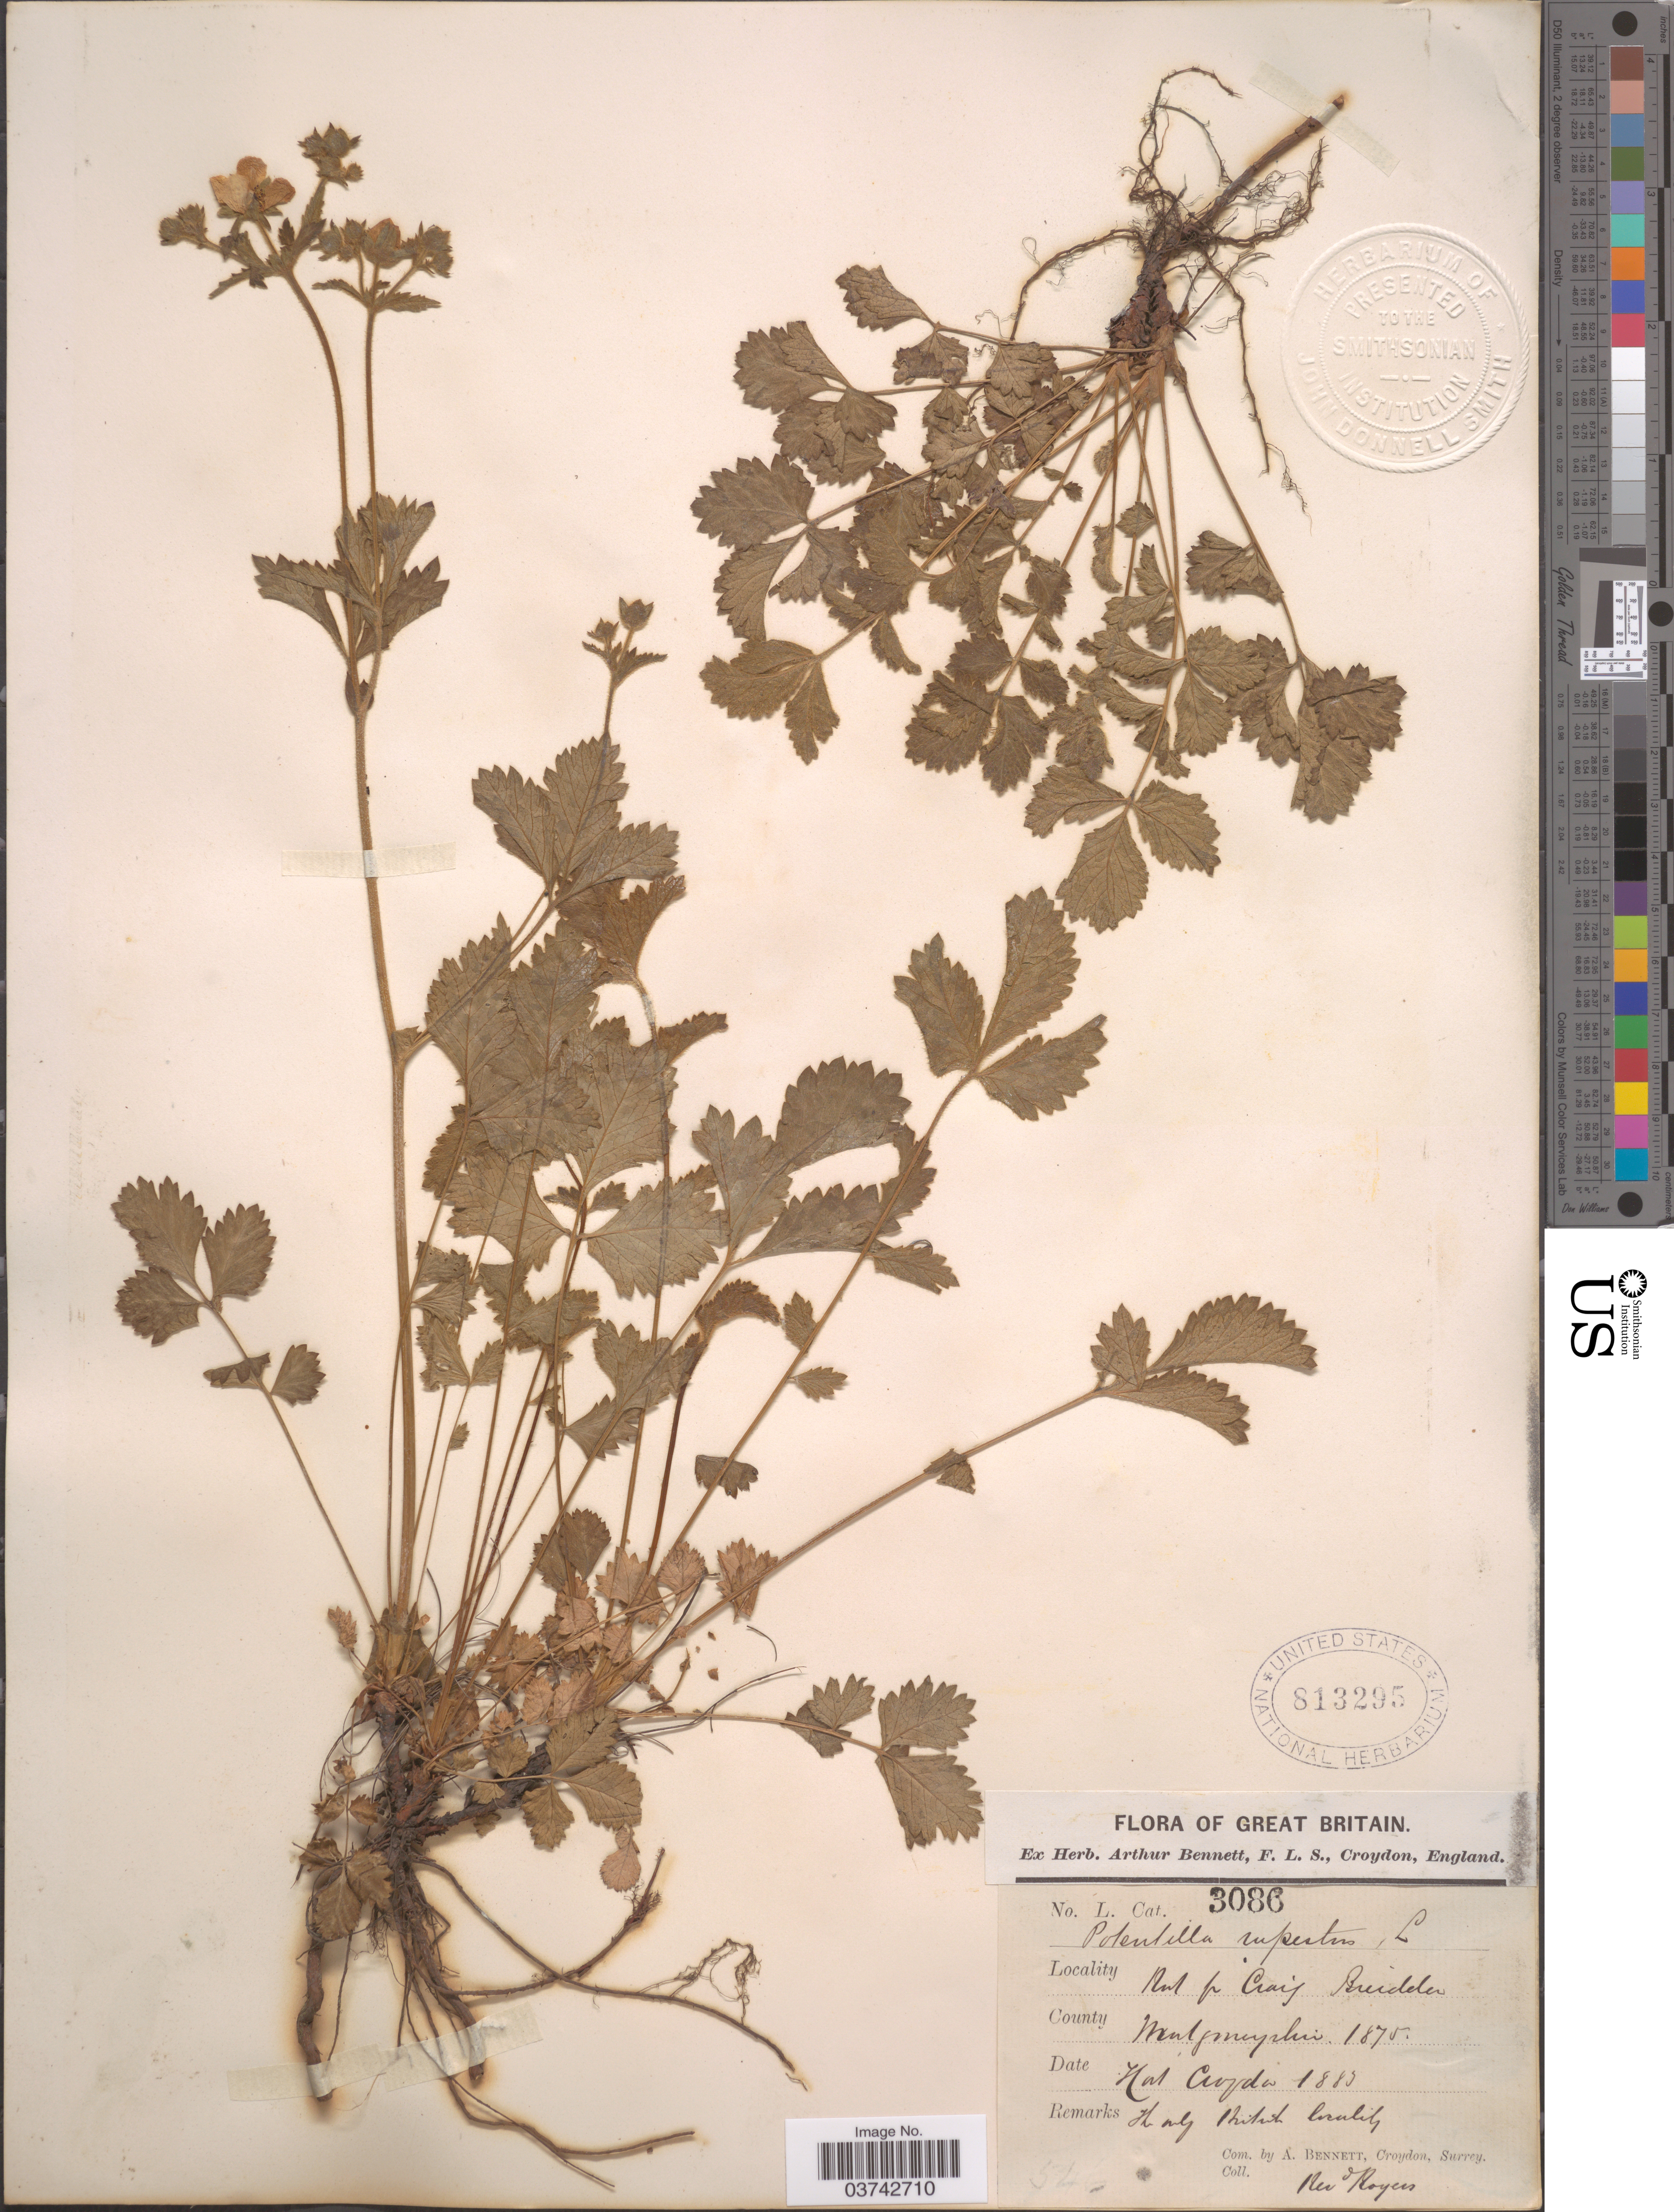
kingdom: Plantae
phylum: Tracheophyta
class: Magnoliopsida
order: Rosales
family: Rosaceae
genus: Drymocallis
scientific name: Drymocallis rupestris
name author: (L.) Soják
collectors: Rev. Royers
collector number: L. Cat. 3086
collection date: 1875/1883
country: United Kingdom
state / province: Wales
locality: West of Craig Breidden, Montgomeryshire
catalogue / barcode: US 813295